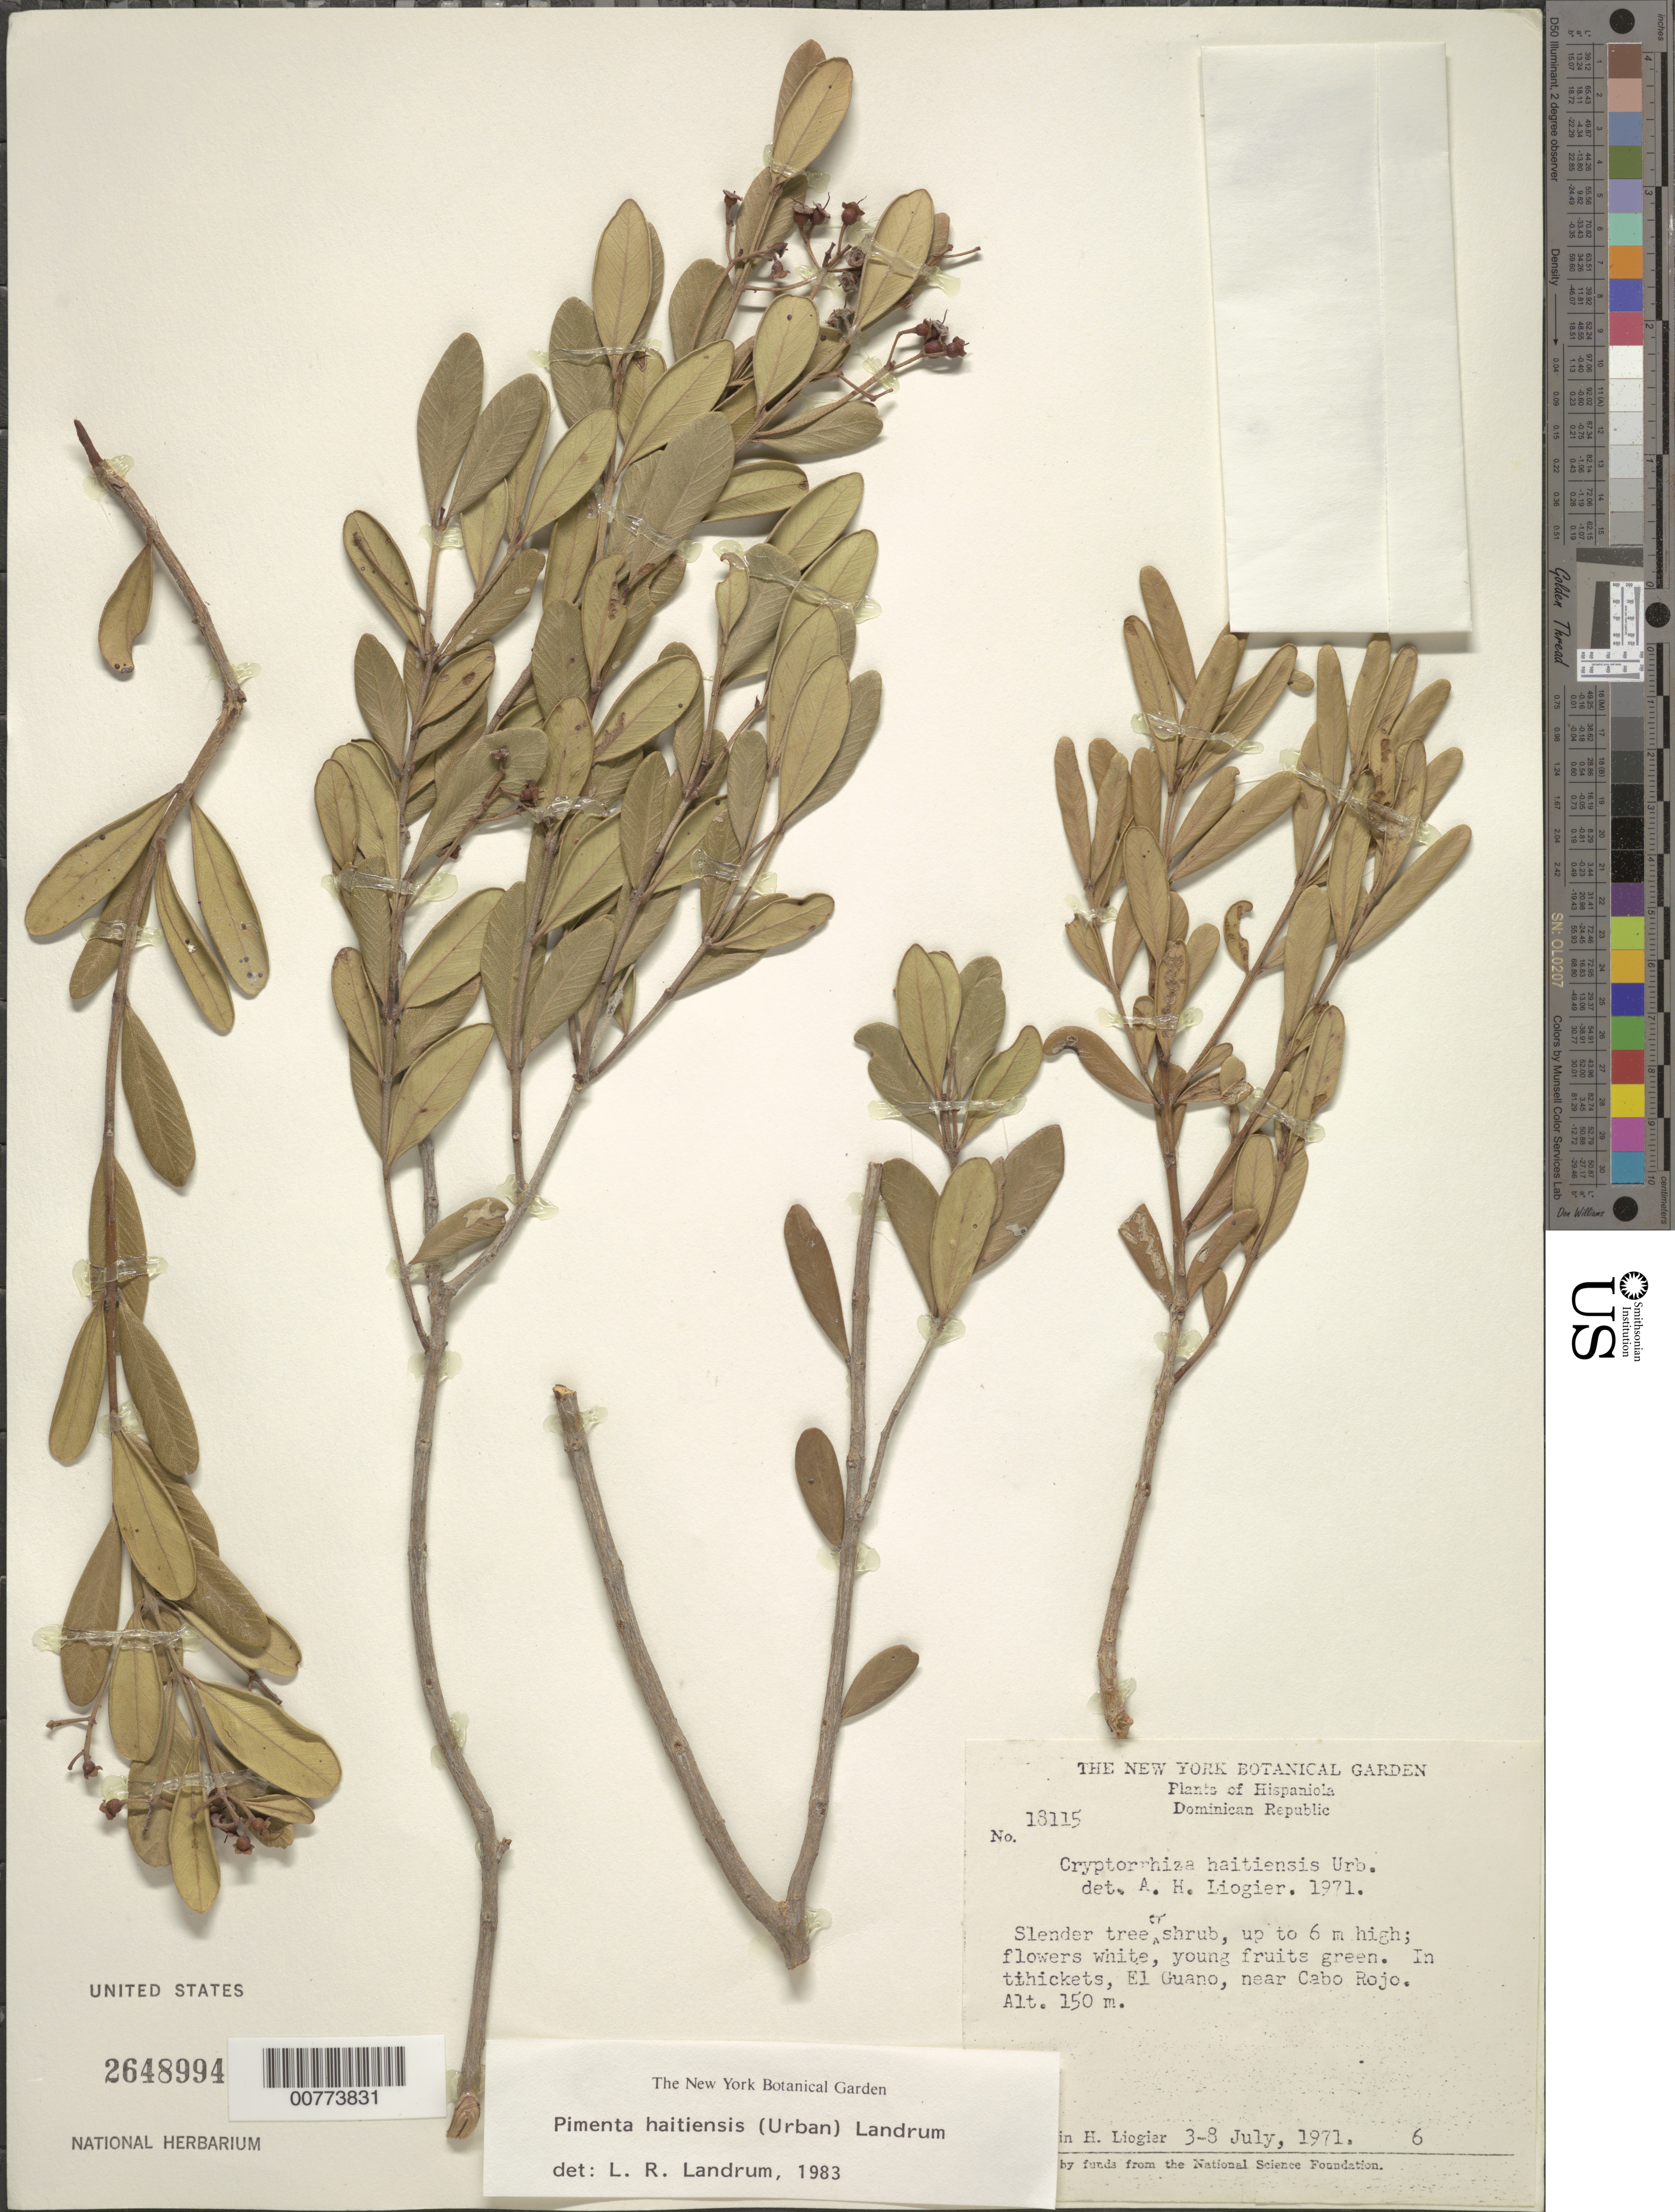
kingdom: Plantae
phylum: Tracheophyta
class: Magnoliopsida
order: Myrtales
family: Myrtaceae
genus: Pimenta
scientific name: Pimenta haitiensis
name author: (Urb.) Landrum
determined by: Landrum, L. R.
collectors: A. H. Liogier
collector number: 18115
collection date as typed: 03 Jul 1971 to 08 Jul 1971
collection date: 1971-07-03/1971-07-08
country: Dominican Republic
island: Hispaniola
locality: El Guano, Near Cabo Rojo.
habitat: Thickets.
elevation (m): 150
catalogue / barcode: US 2648994